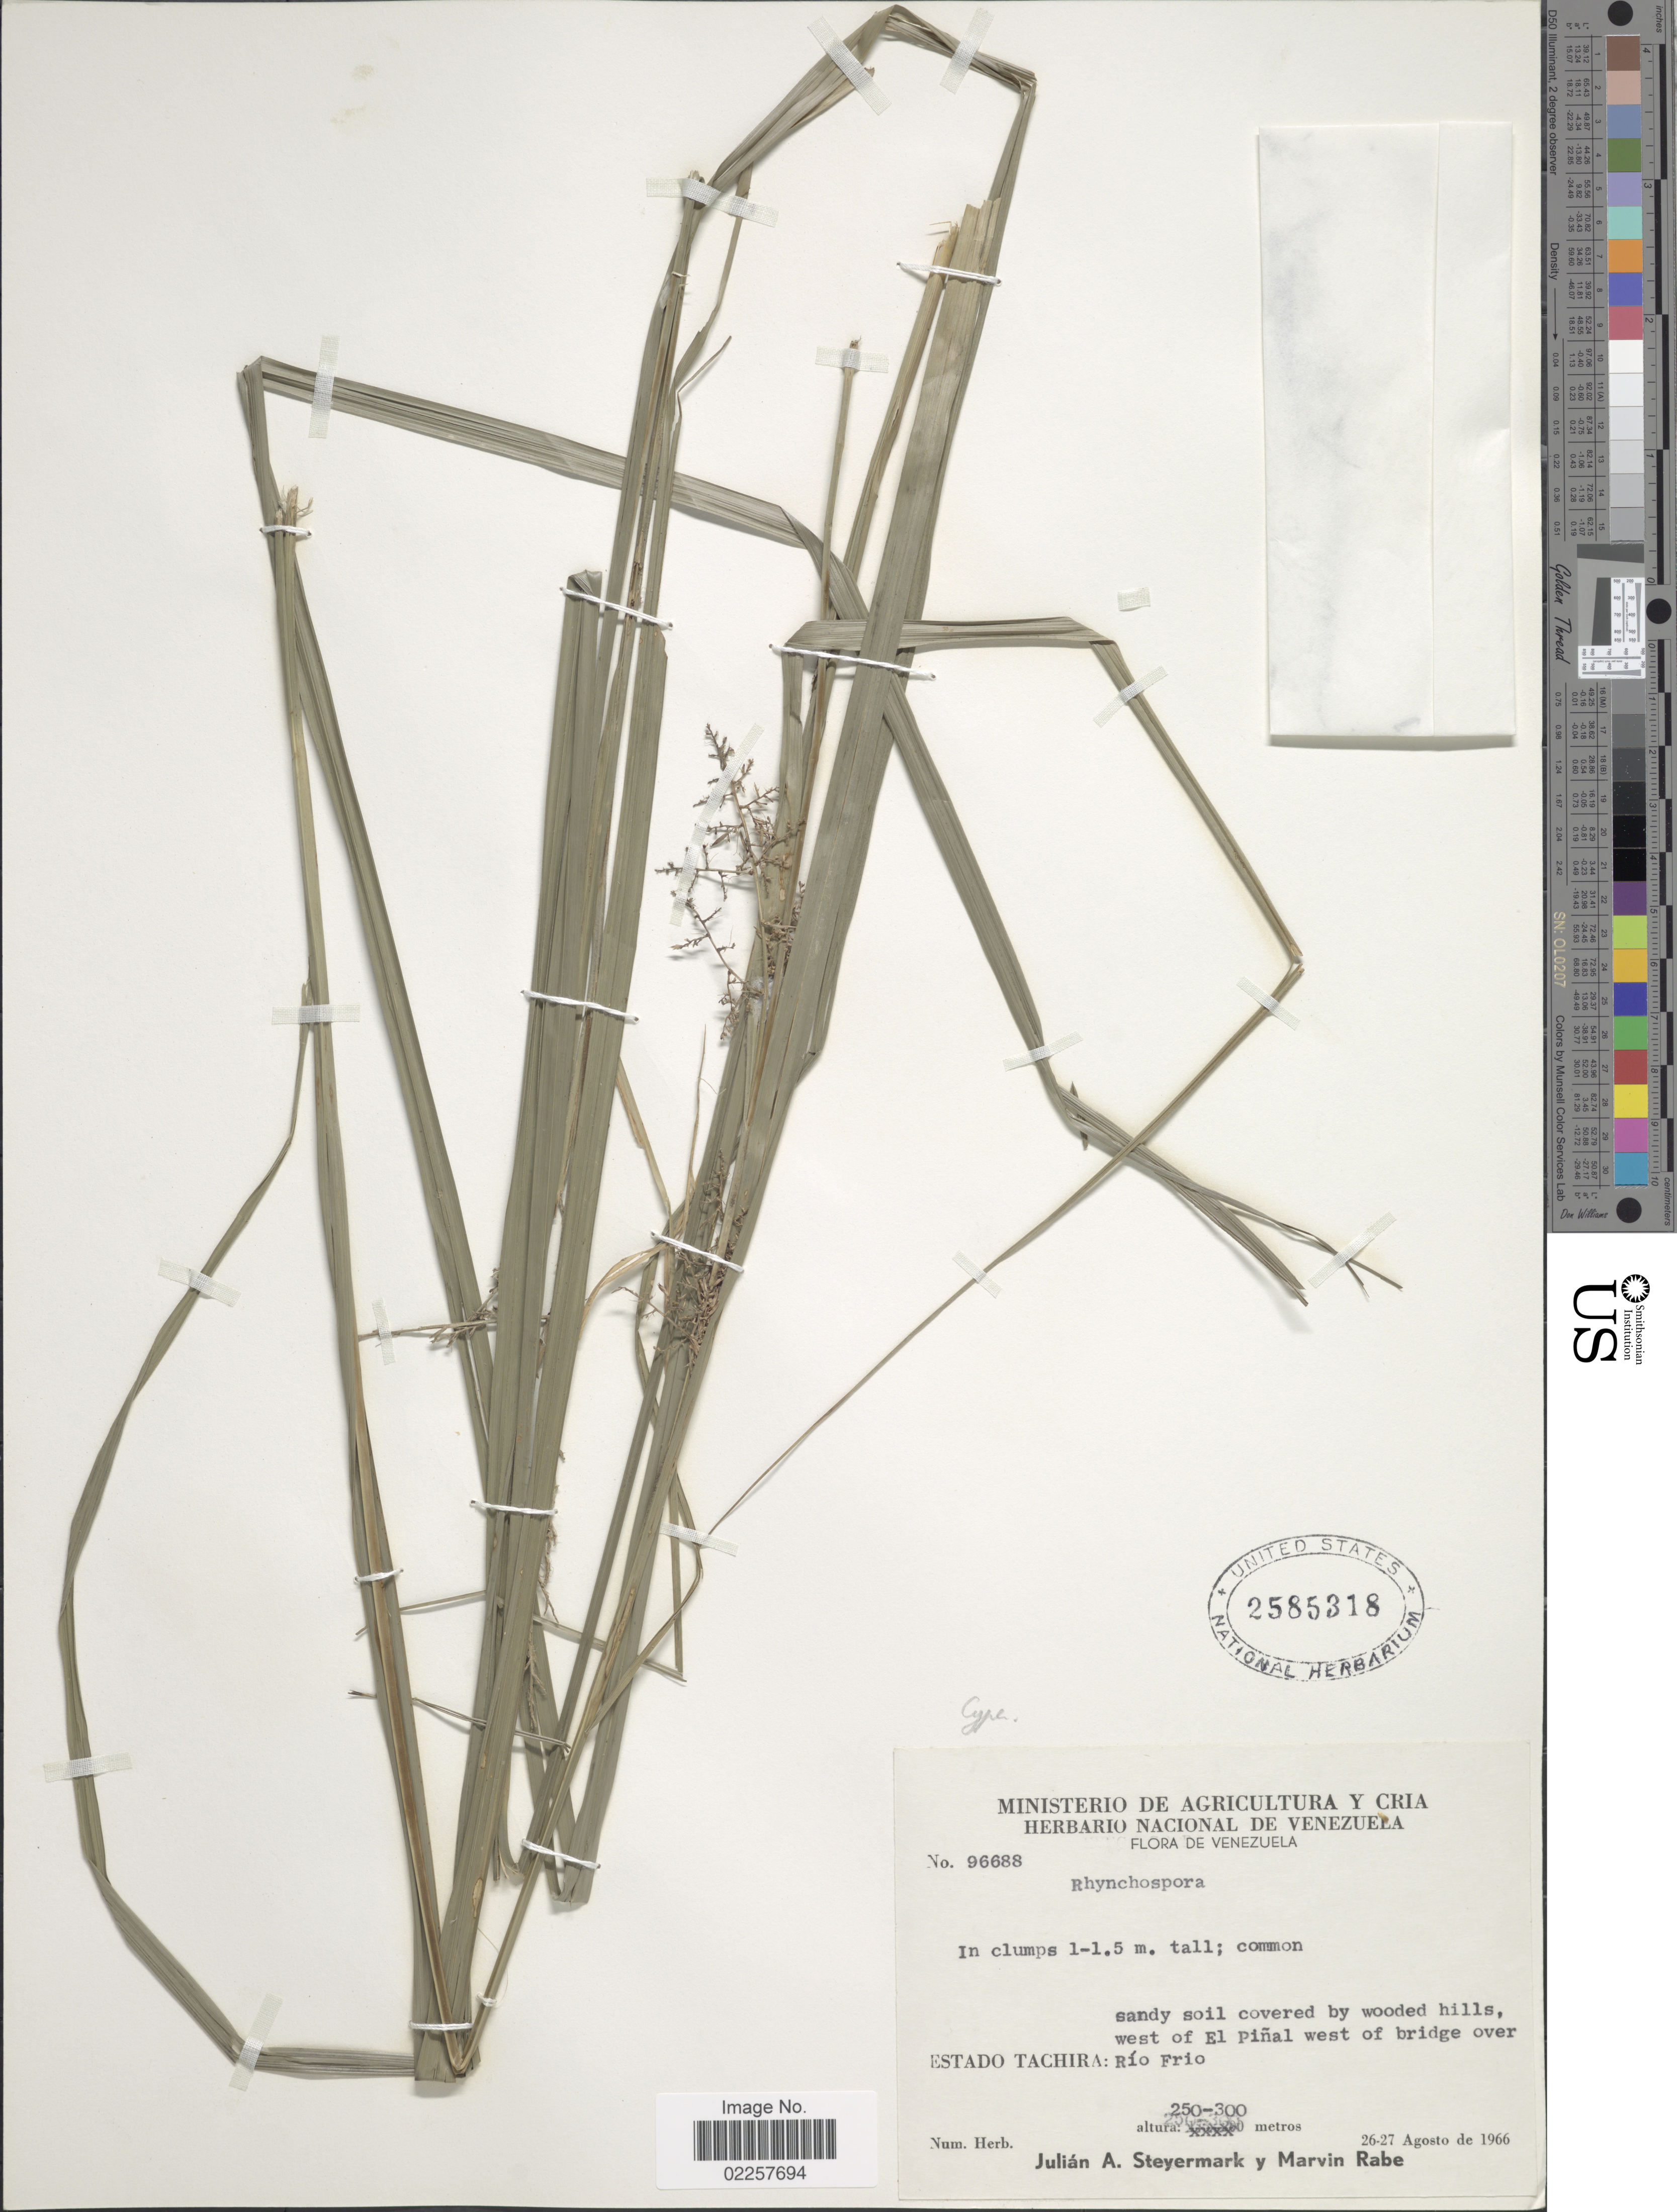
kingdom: Plantae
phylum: Tracheophyta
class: Liliopsida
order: Poales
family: Cyperaceae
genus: Rhynchospora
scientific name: Rhynchospora sp.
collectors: J. Steyermark & M. Rabe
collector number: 96688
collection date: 1966-08-26/1966-08-27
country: Venezuela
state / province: Tachira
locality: Sandy soil covered by wooded hills, west of El Pinal west of bridge over Rio Frio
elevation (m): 250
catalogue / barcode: US 2585318